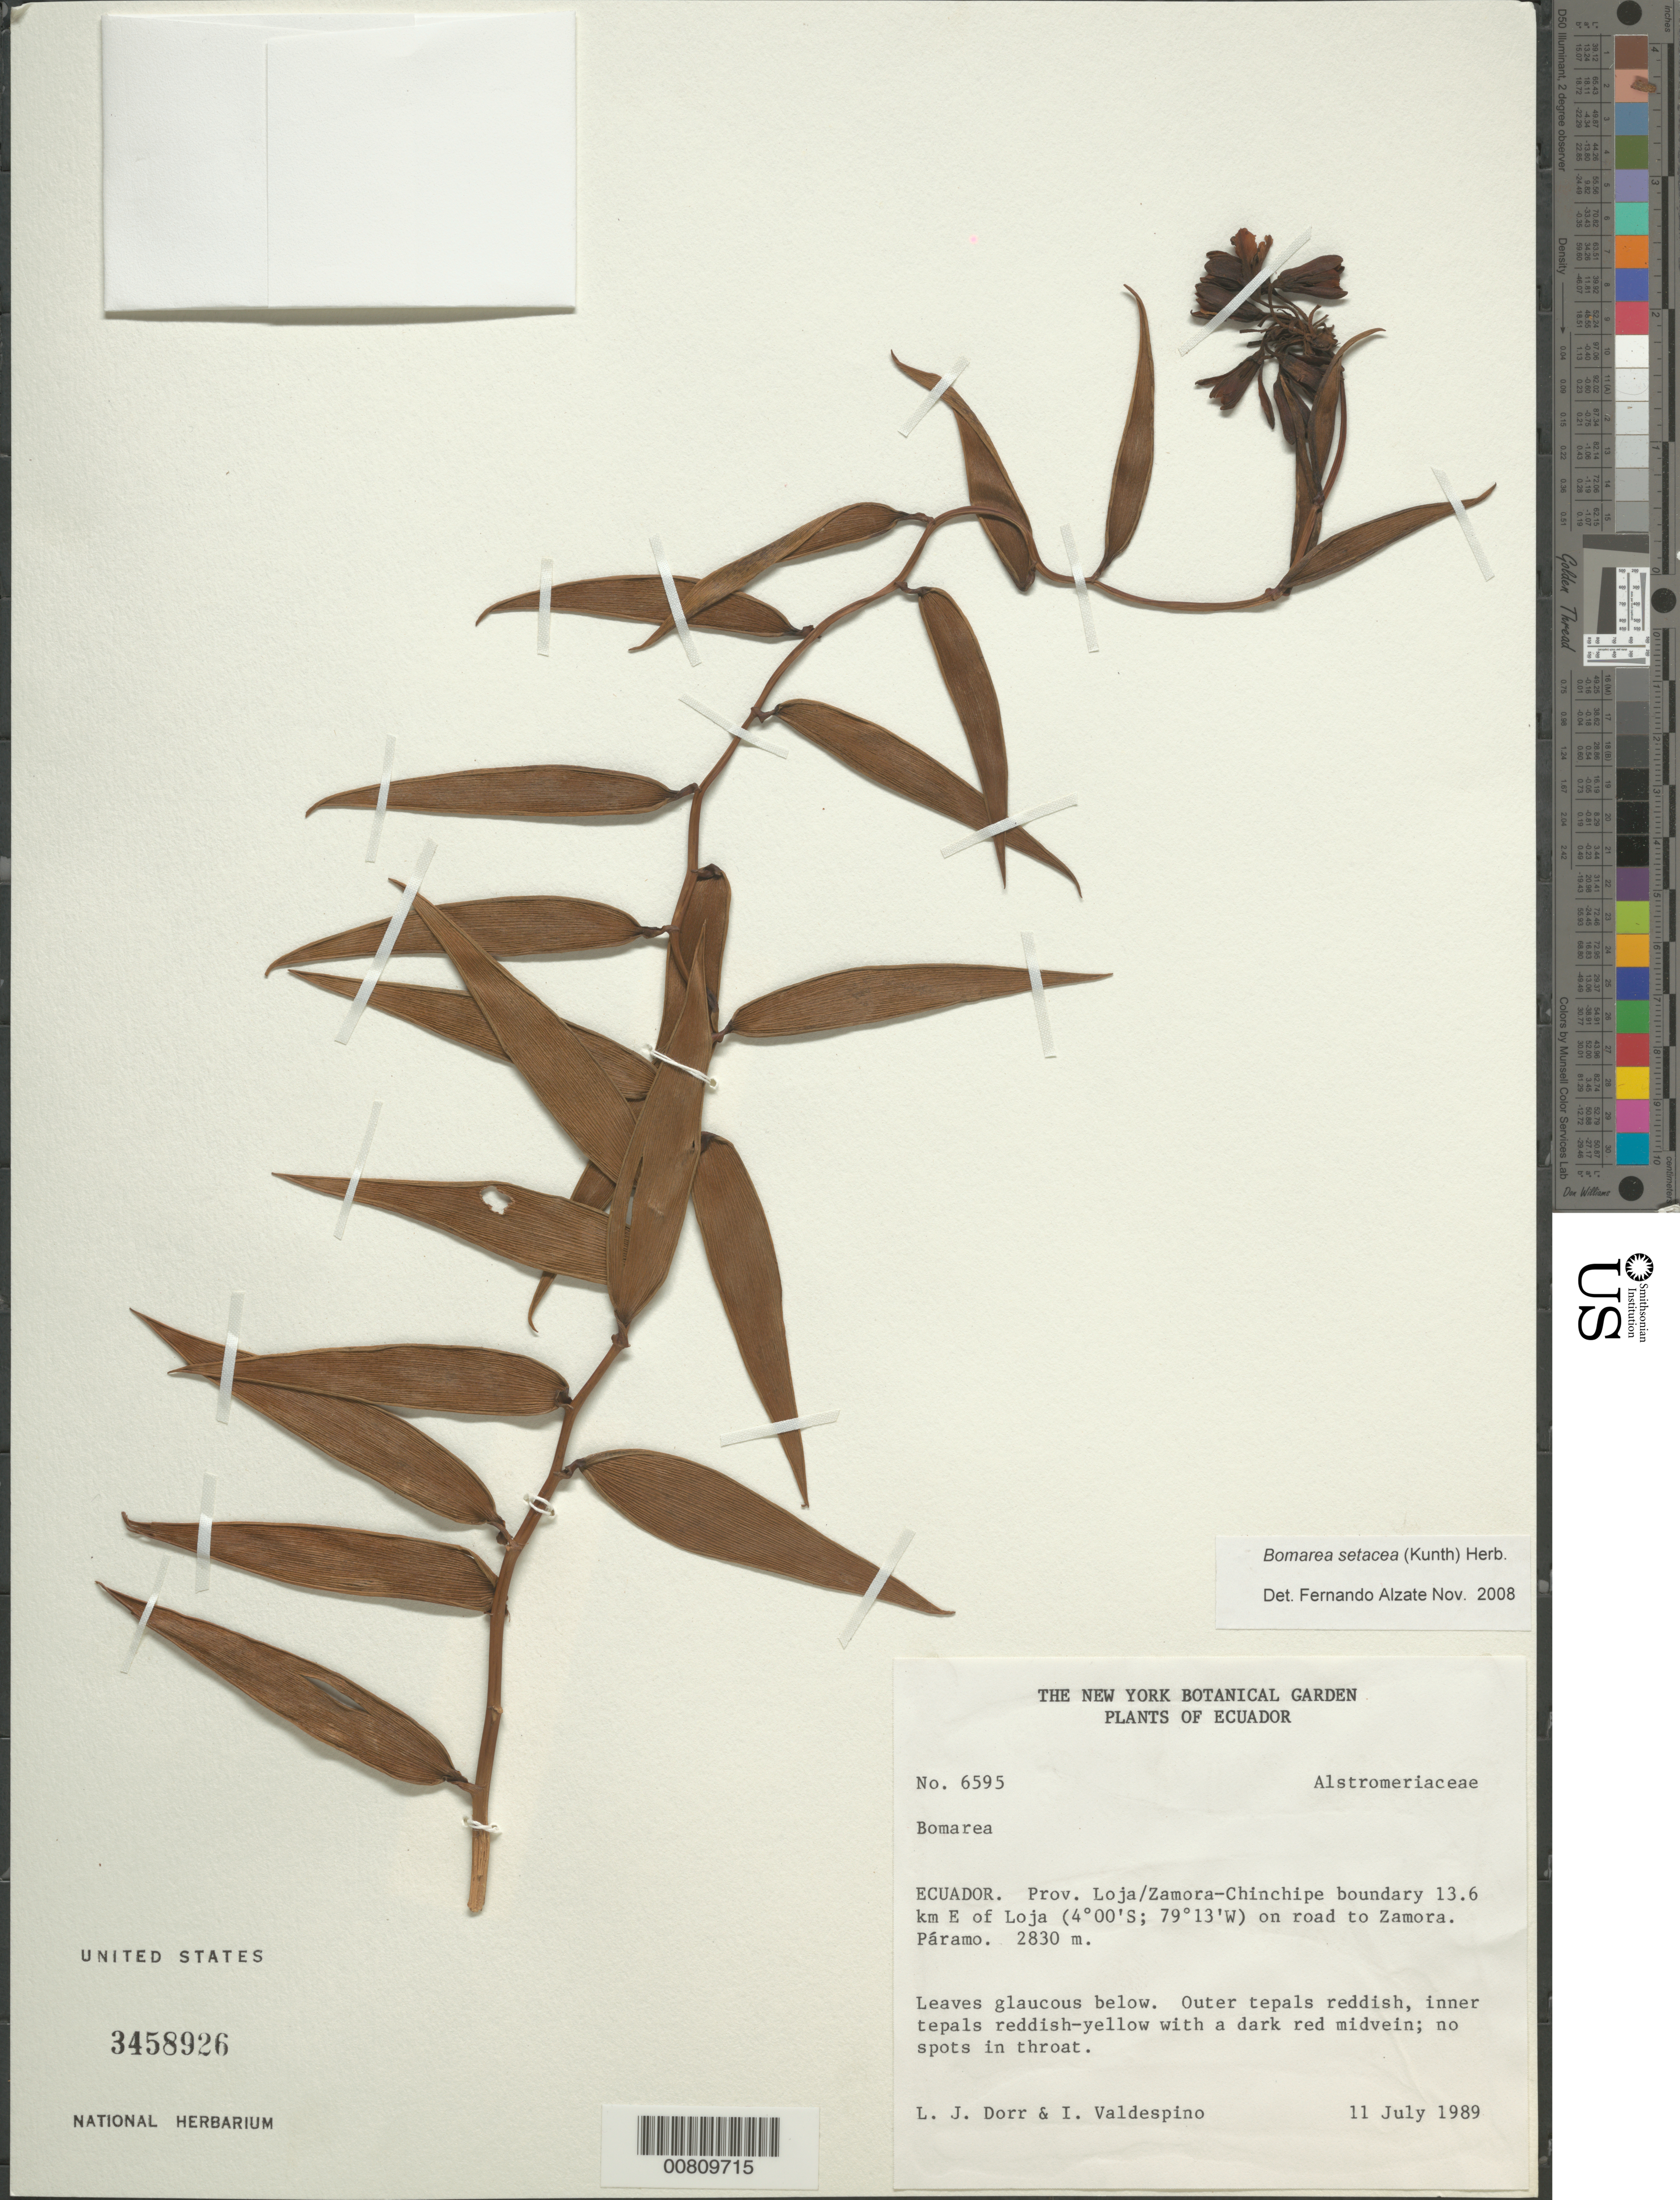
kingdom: Plantae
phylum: Tracheophyta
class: Liliopsida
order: Liliales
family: Alstroemeriaceae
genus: Bomarea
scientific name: Bomarea sp.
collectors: L. J. Dorr & I. A. Valdespino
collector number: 6595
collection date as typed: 11 Jul 1989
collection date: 1989-07-11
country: Ecuador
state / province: Zamora-Chinchipe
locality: Banks of Rio Zamora, ca. 25 km E of Loja on road to Zamora.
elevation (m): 2090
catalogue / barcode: US 3458926